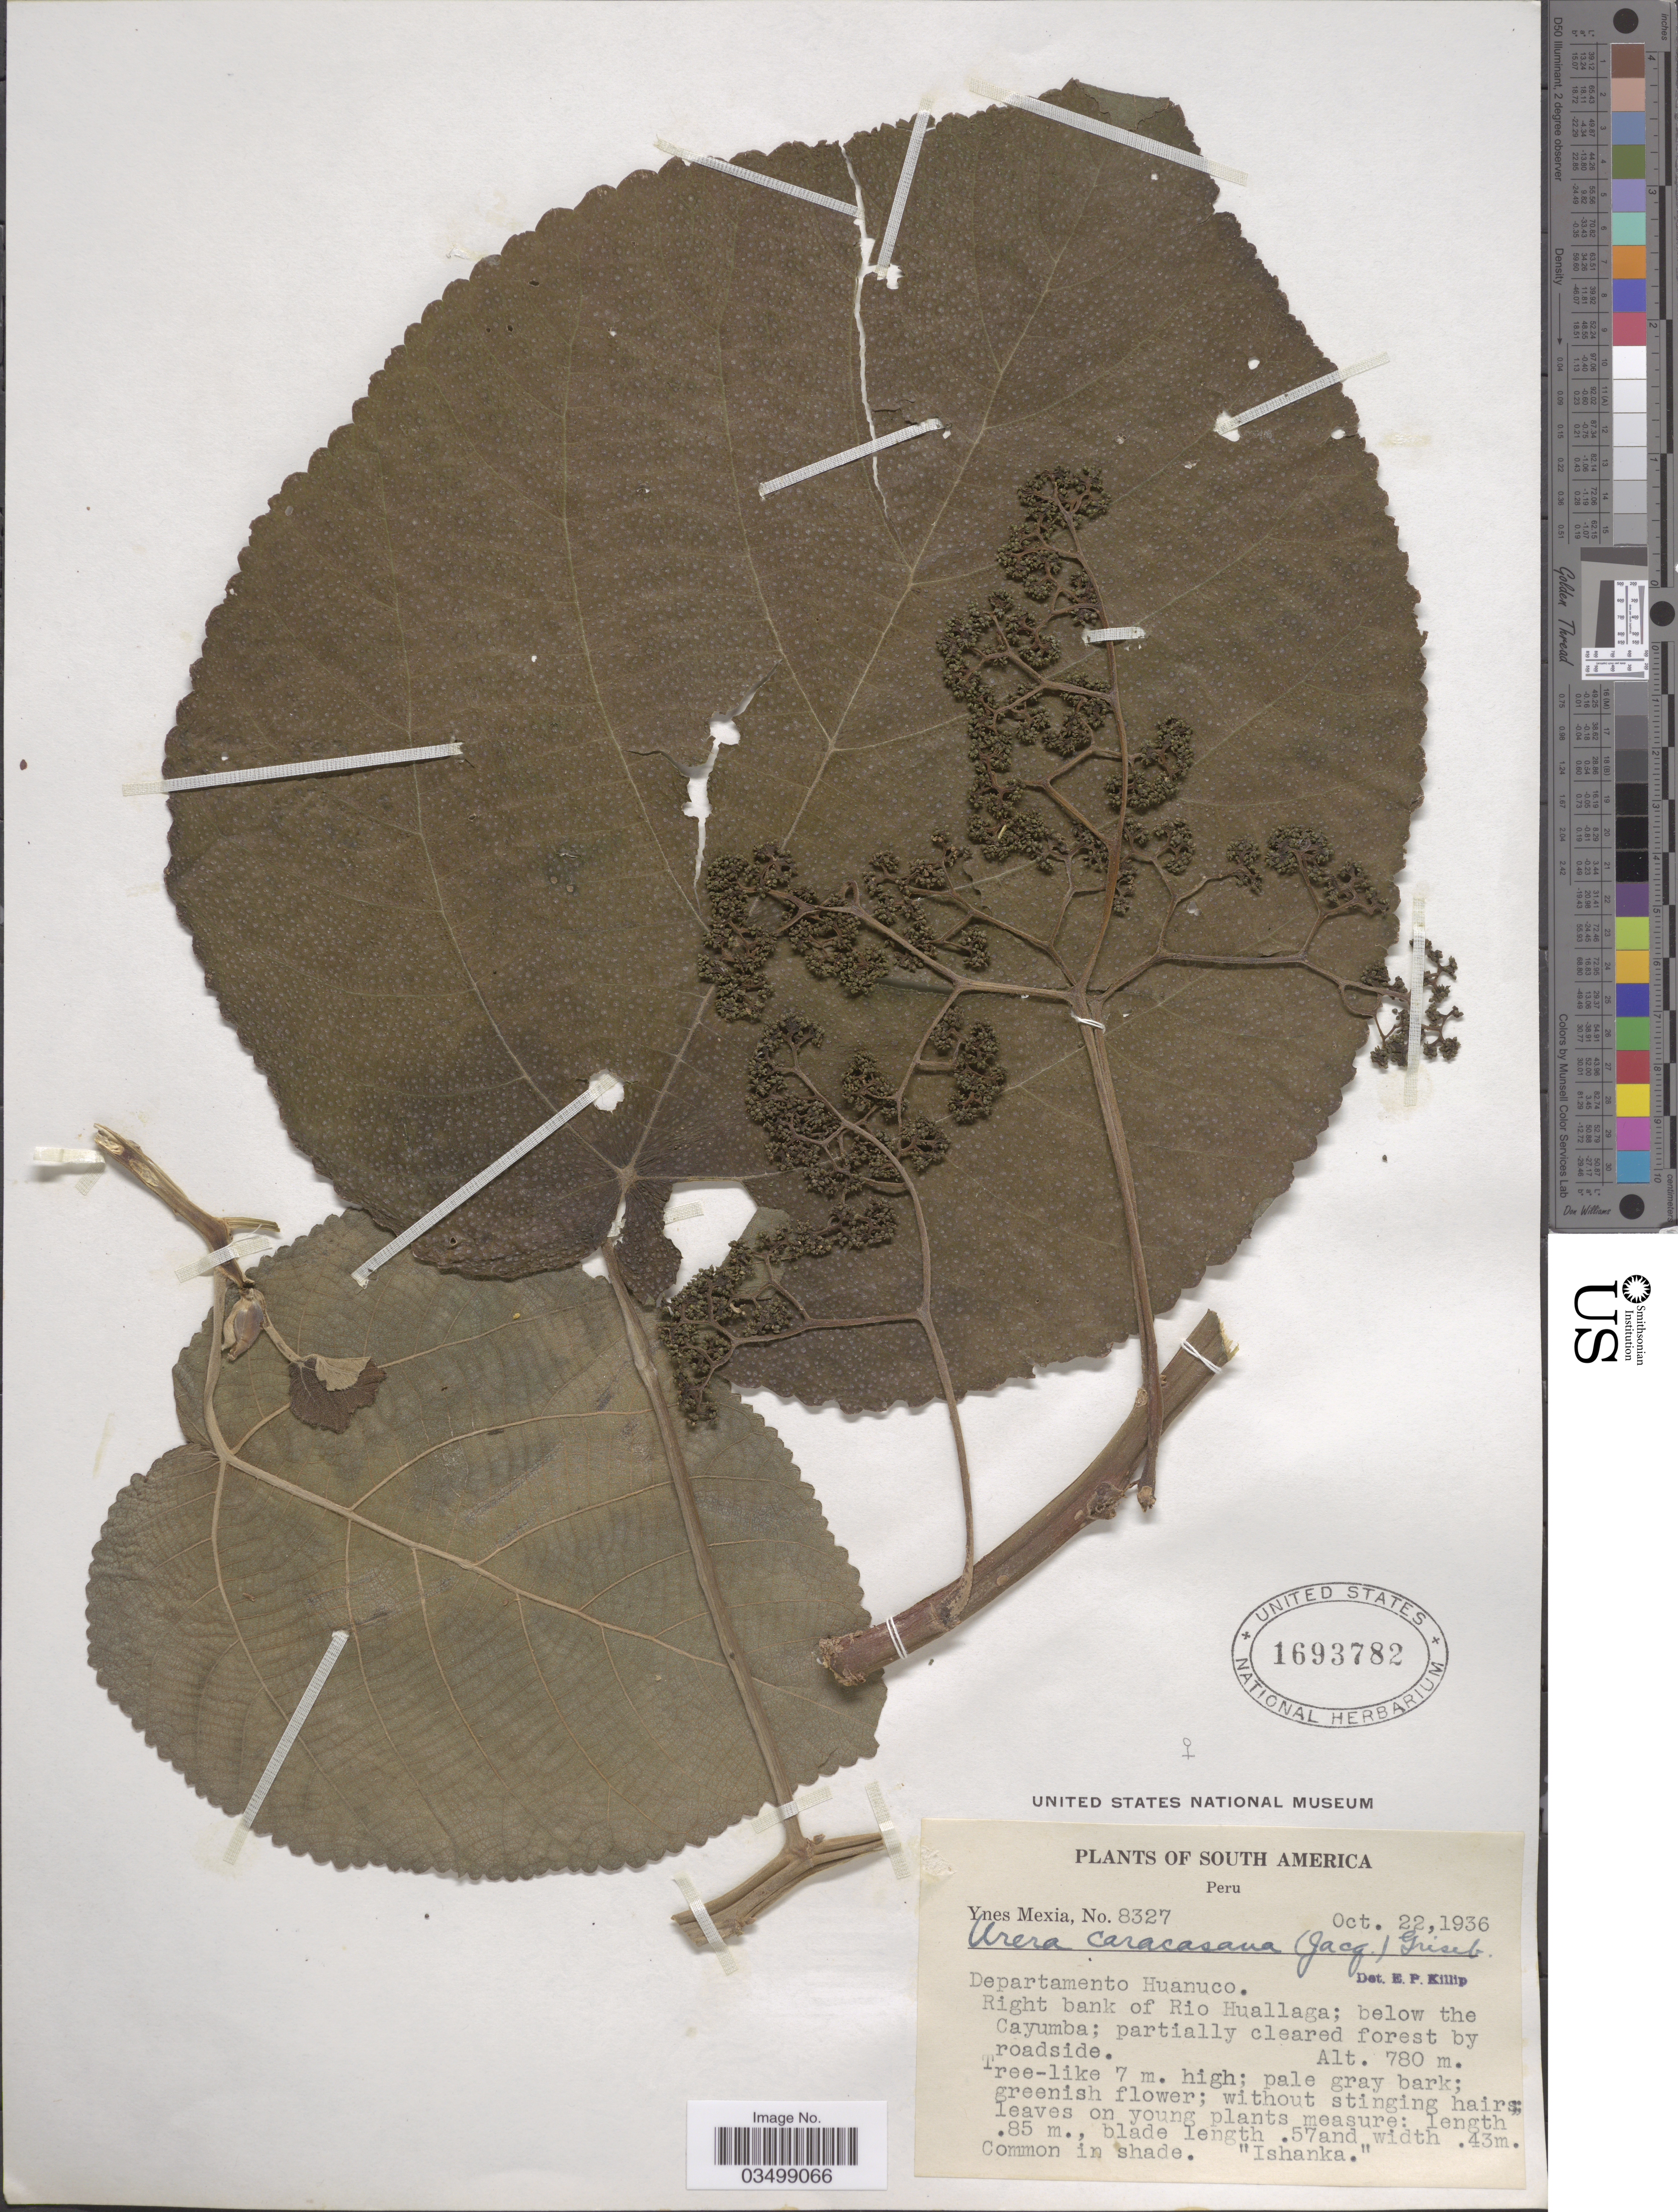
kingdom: Plantae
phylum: Tracheophyta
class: Magnoliopsida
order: Rosales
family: Urticaceae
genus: Urera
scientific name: Urera caracasana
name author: (Jacq.) Gaudich. ex Griseb.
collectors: Y. Mexia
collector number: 8327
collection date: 1936-10-22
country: Peru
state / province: Huánuco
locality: Departamento Huanuco. Right bank of Rio Huallaga; below the Cayumba.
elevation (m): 780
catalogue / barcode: US 1693782